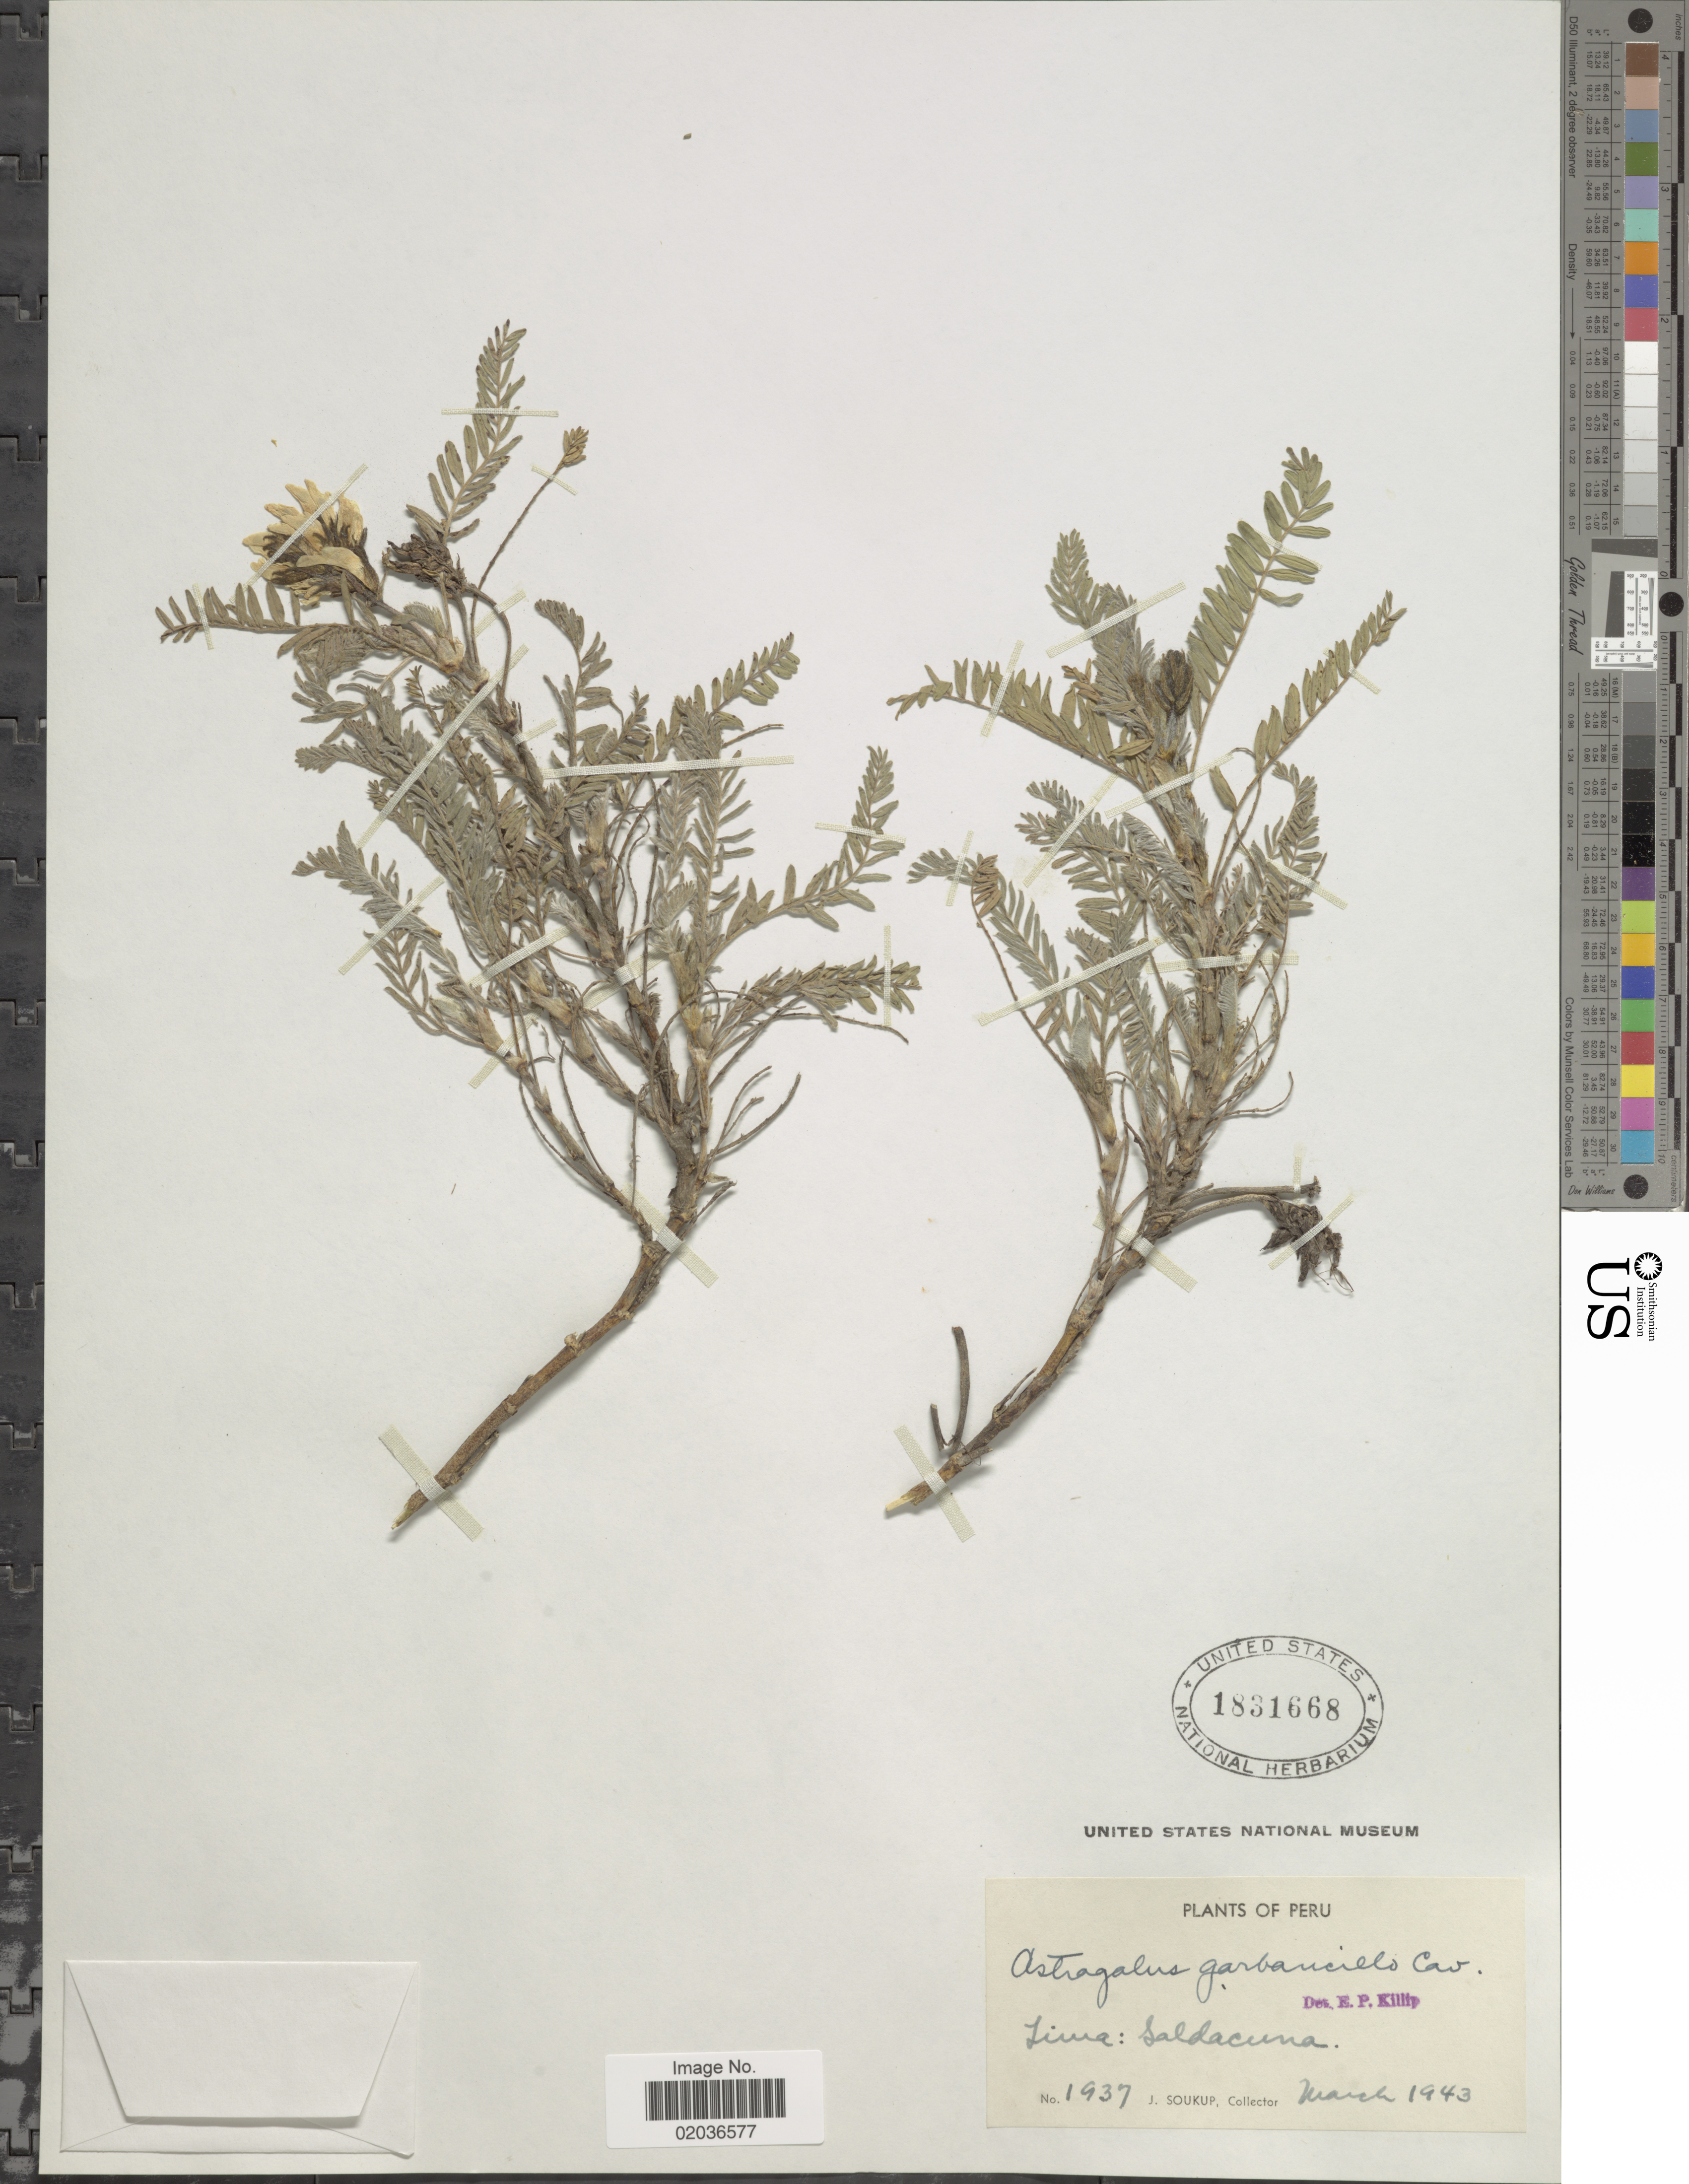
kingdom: Plantae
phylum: Tracheophyta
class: Magnoliopsida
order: Fabales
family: Fabaceae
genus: Astragalus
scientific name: Astragalus garbancillo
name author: Cav.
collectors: J. Soukup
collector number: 1937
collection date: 1943-03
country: Peru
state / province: Lima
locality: Saldacuna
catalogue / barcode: US 1831668